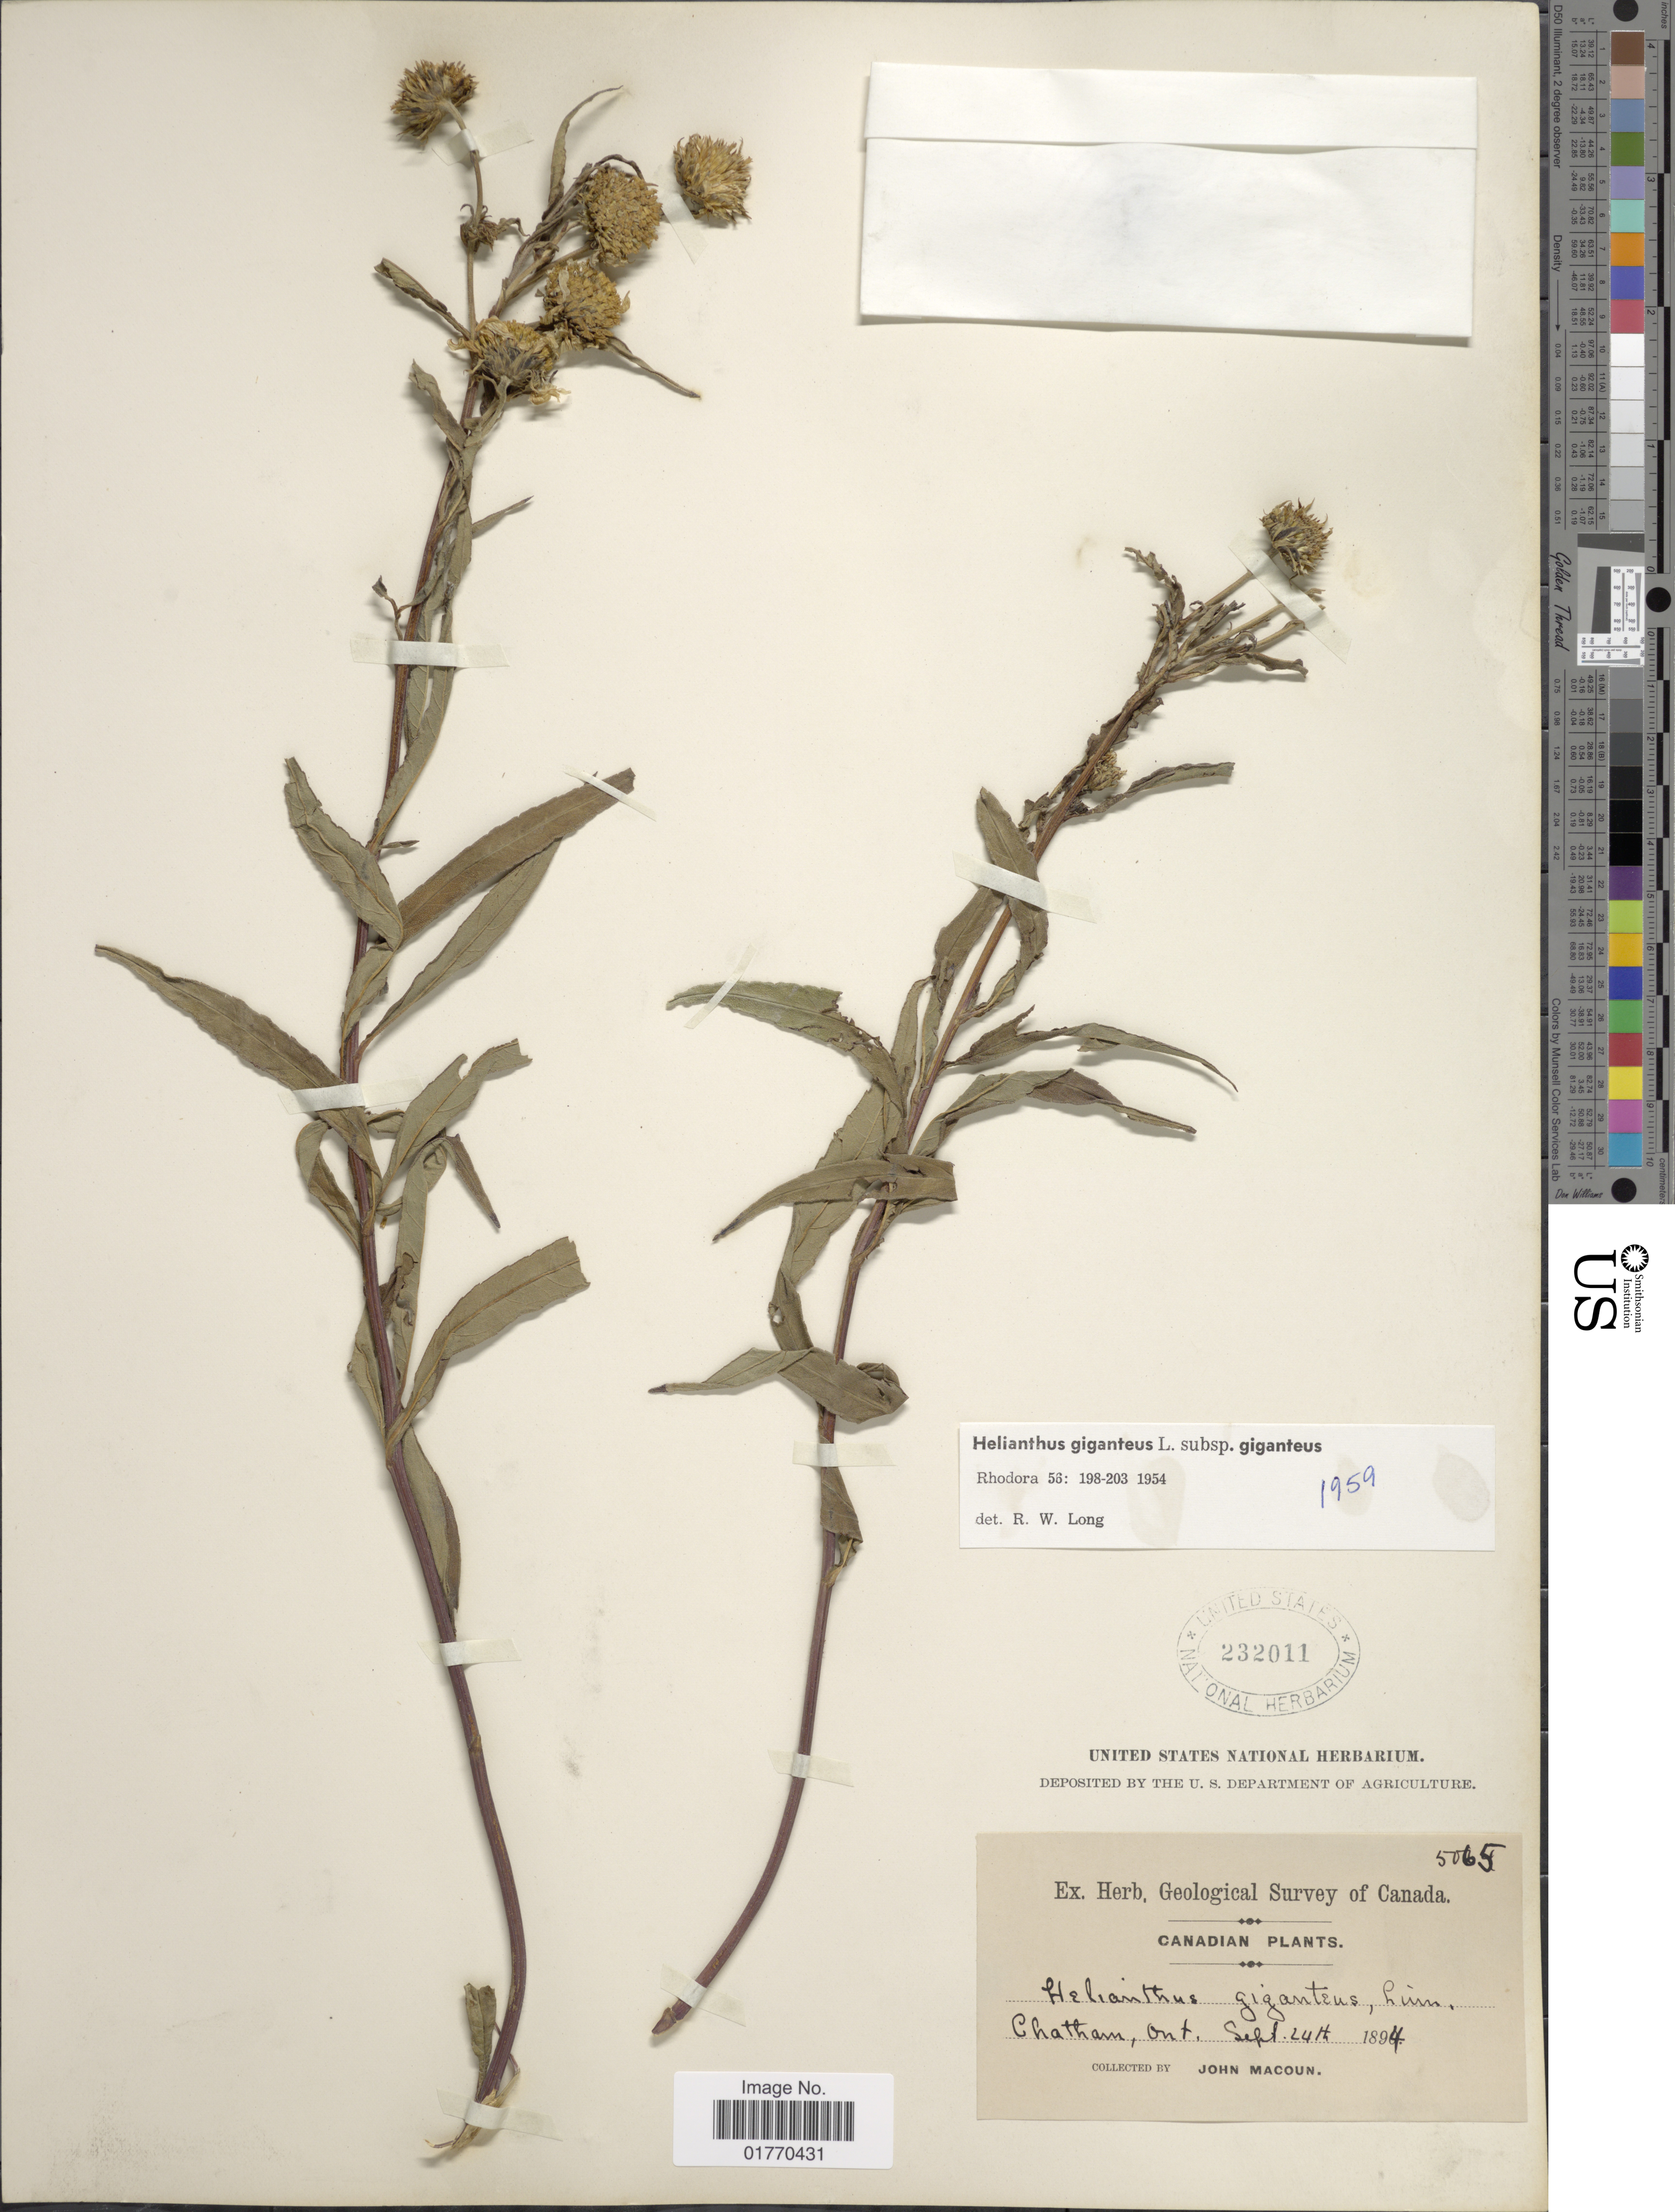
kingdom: Plantae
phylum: Tracheophyta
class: Magnoliopsida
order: Asterales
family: Asteraceae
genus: Helianthus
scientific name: Helianthus giganteus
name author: L.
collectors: J. Macoun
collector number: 5065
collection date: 1894-09-24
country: Canada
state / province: Ontario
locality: Chatham, Ont.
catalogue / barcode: US 232011